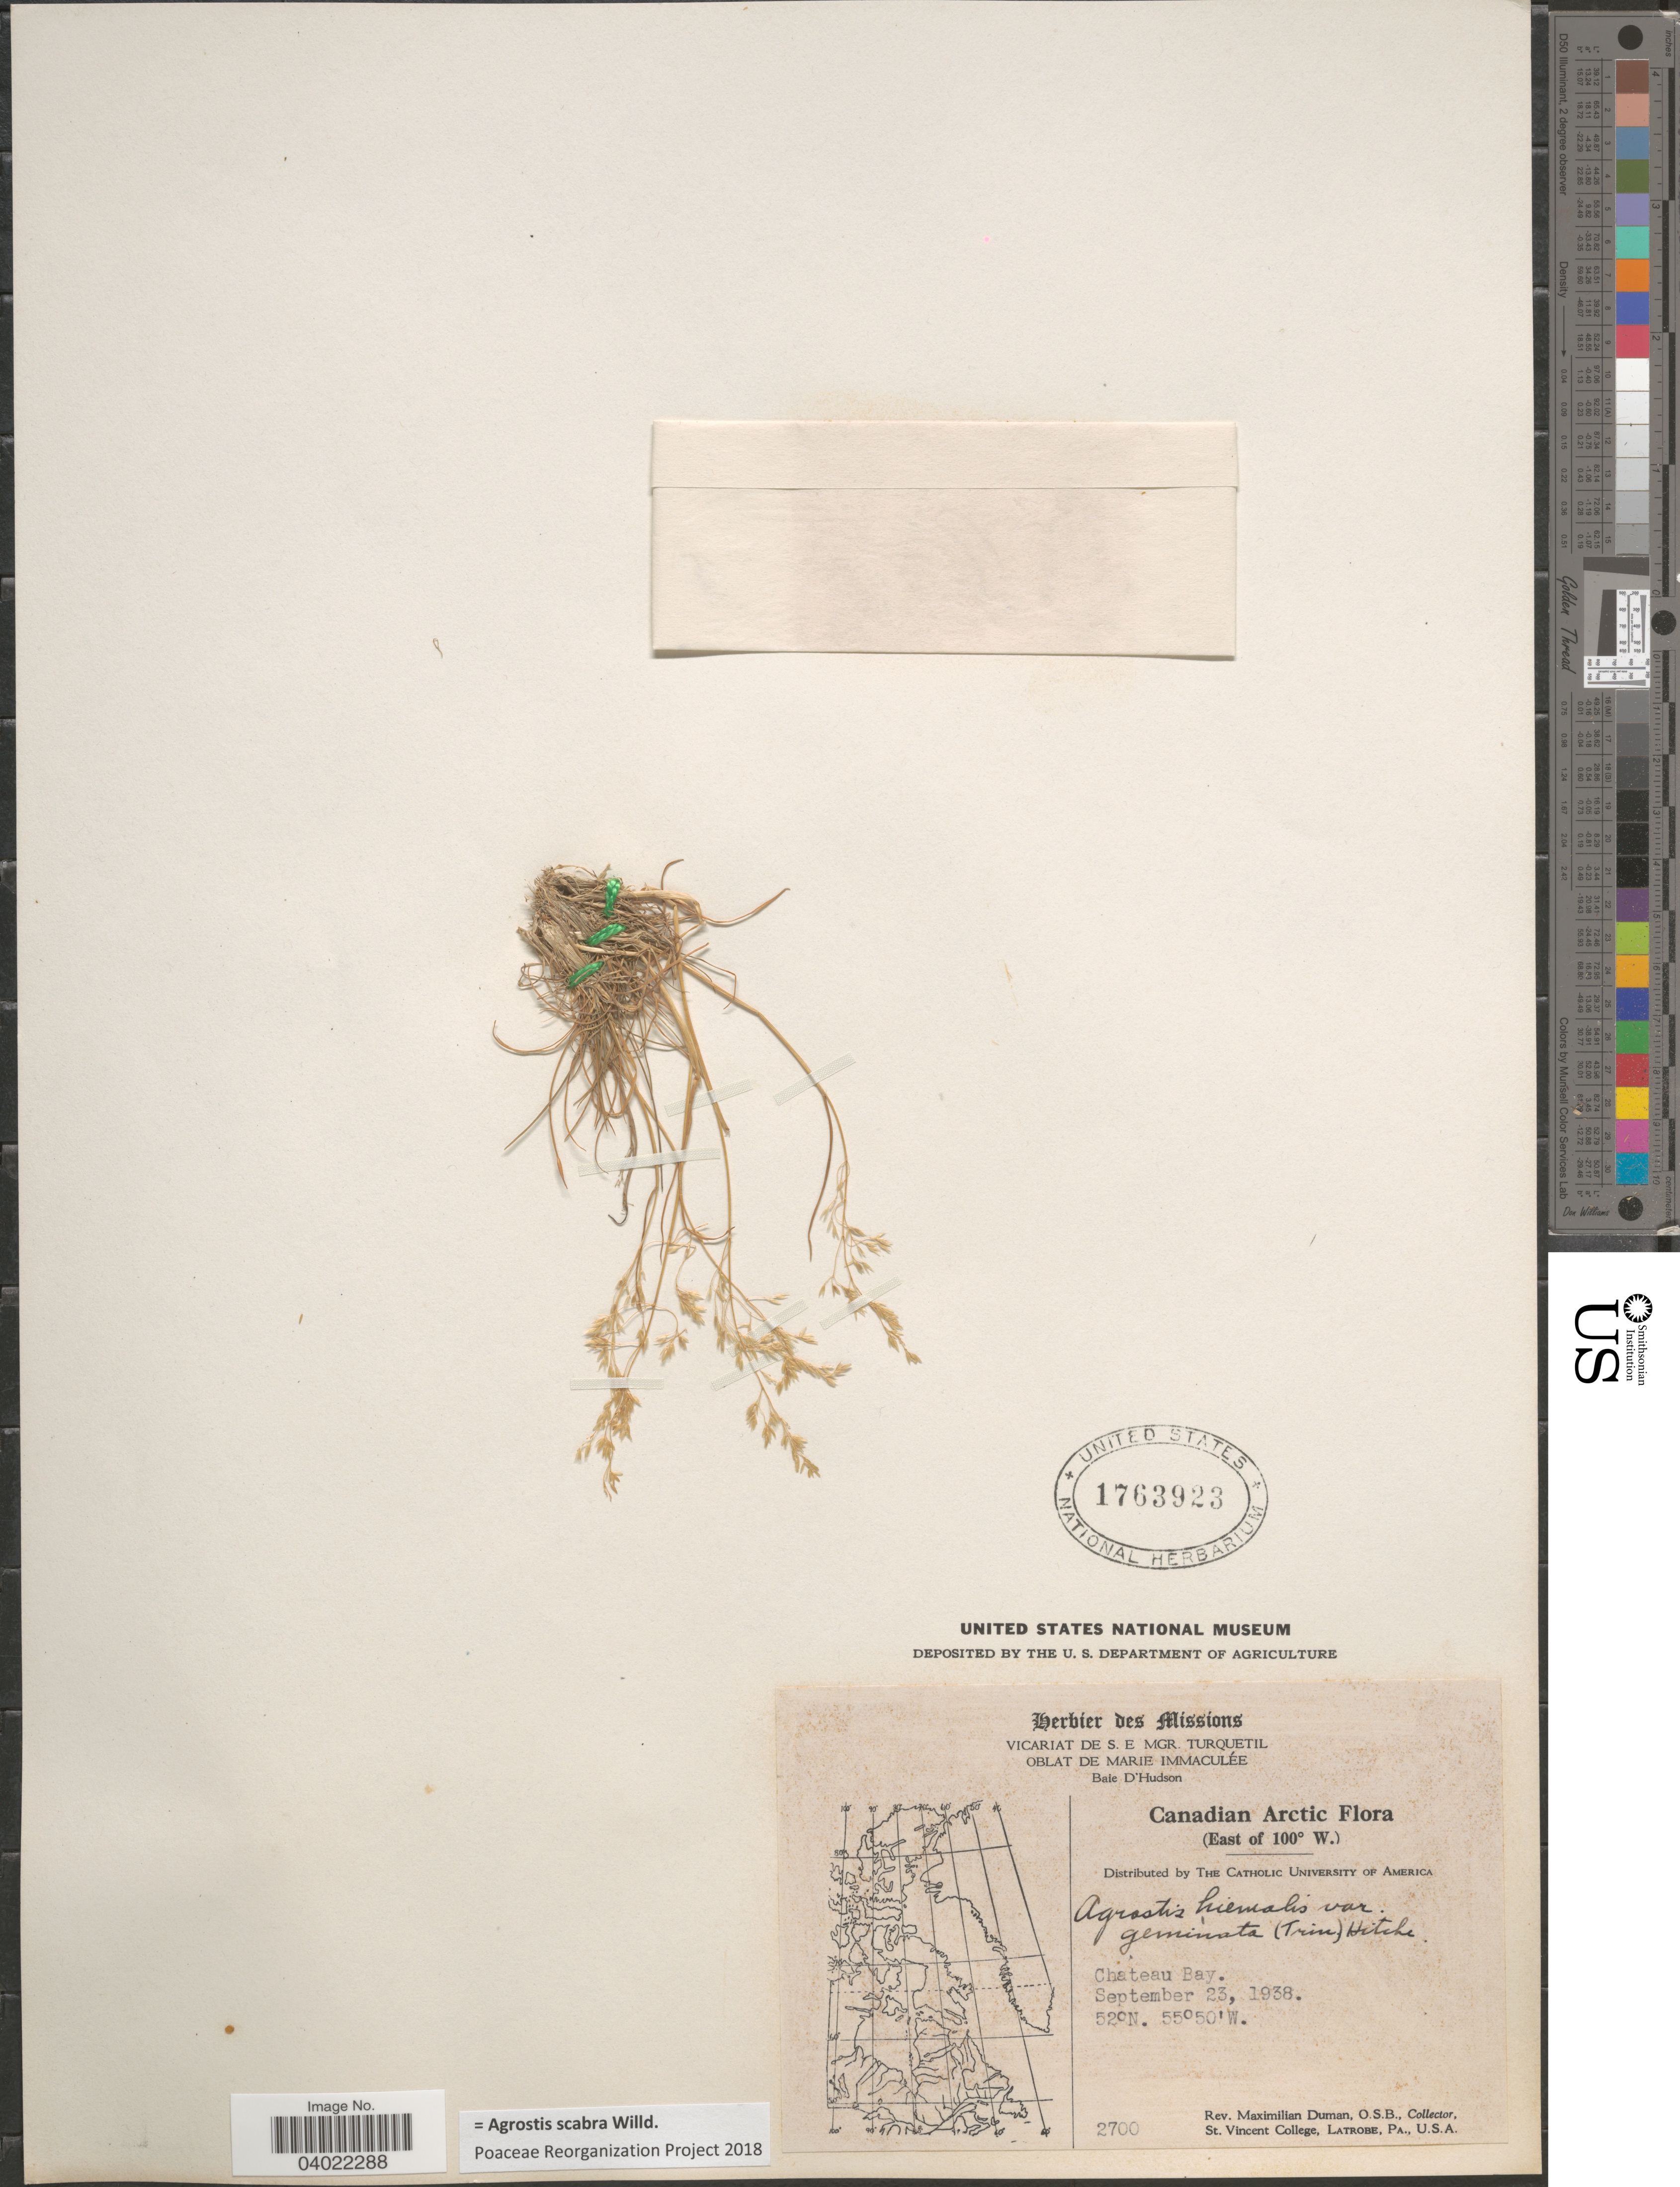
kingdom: Plantae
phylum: Tracheophyta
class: Liliopsida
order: Poales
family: Poaceae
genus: Agrostis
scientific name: Agrostis scabra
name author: Willd.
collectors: M. Duman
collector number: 2700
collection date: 1938-09-23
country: Canada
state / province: Newfoundland and Labrador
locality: Canadian Arctic (East of 100°). Chateau Bay.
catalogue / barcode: US 1763923